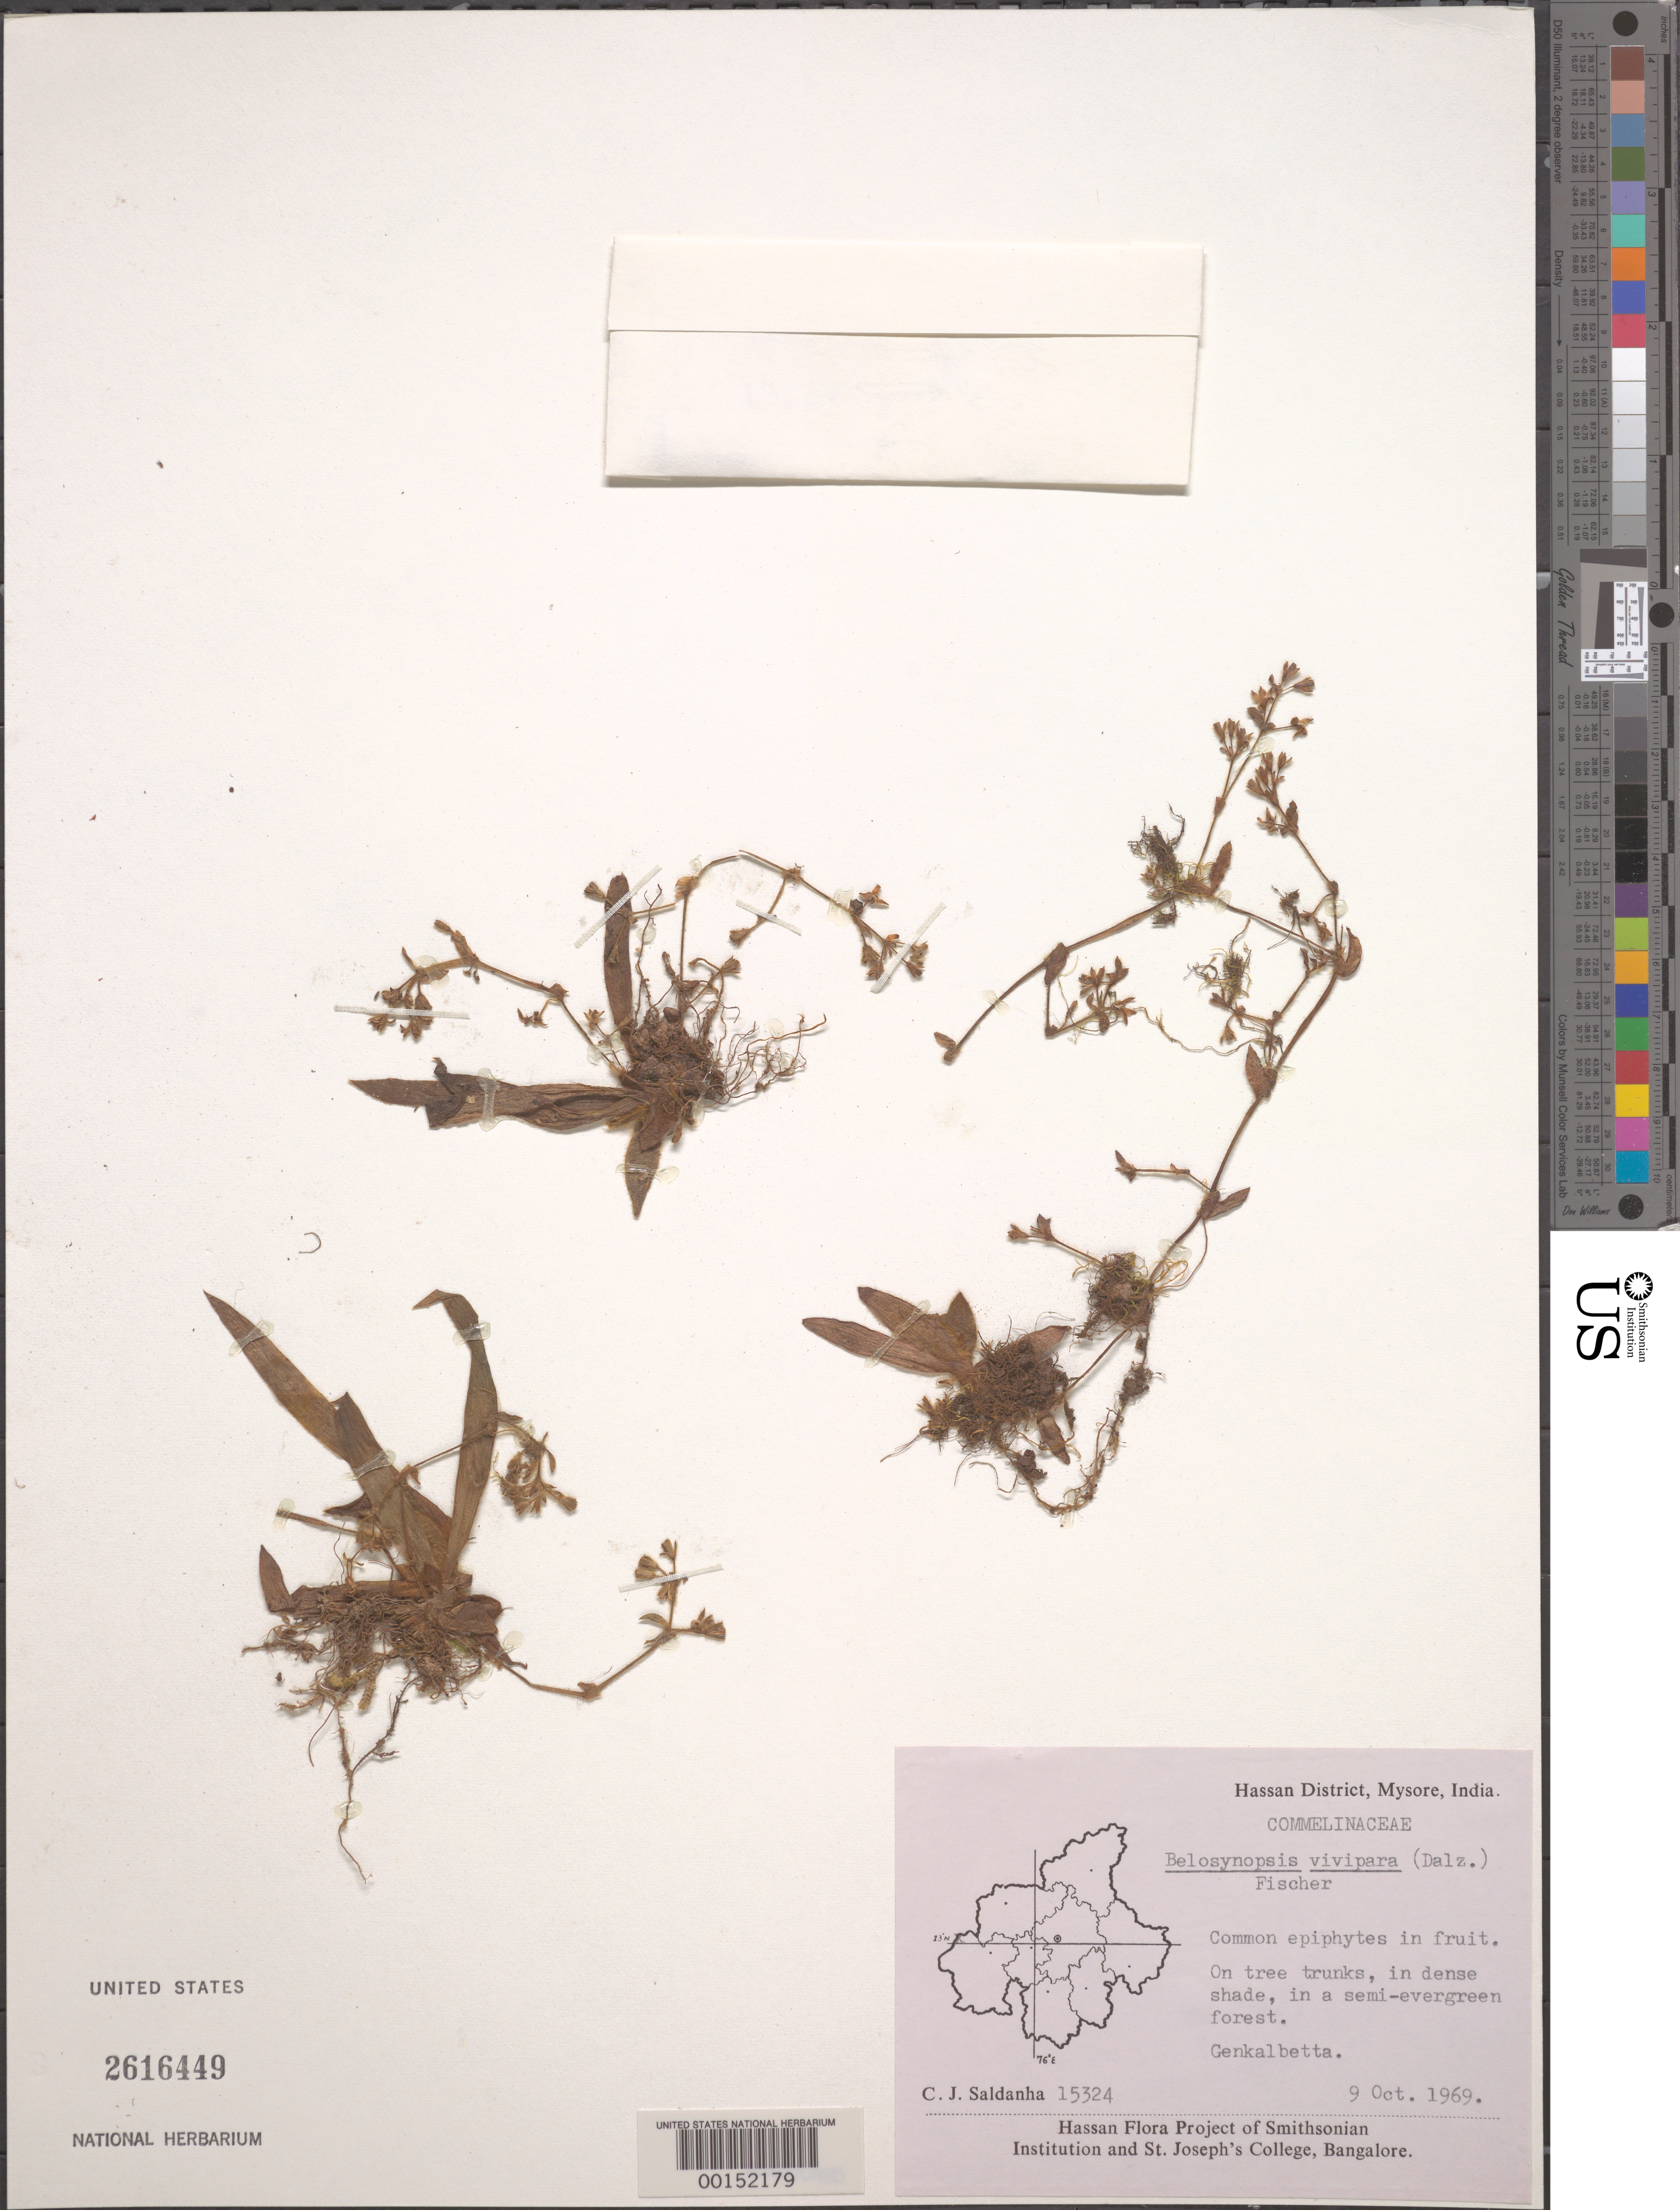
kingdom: Plantae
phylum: Tracheophyta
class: Liliopsida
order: Commelinales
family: Commelinaceae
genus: Belosynapsis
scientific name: Belosynapsis vivipara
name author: (Dalzell) C.E.C. Fisch.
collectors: C. J. Saldanha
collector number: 15324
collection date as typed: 09 Oct 1969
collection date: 1969-10-09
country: India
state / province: Karnataka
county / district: Hassan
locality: Genkalbetta, mysore state [mysore state = karnataka.]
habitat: Tree trunks in shade, semi-evergreen forest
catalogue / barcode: US 2616449